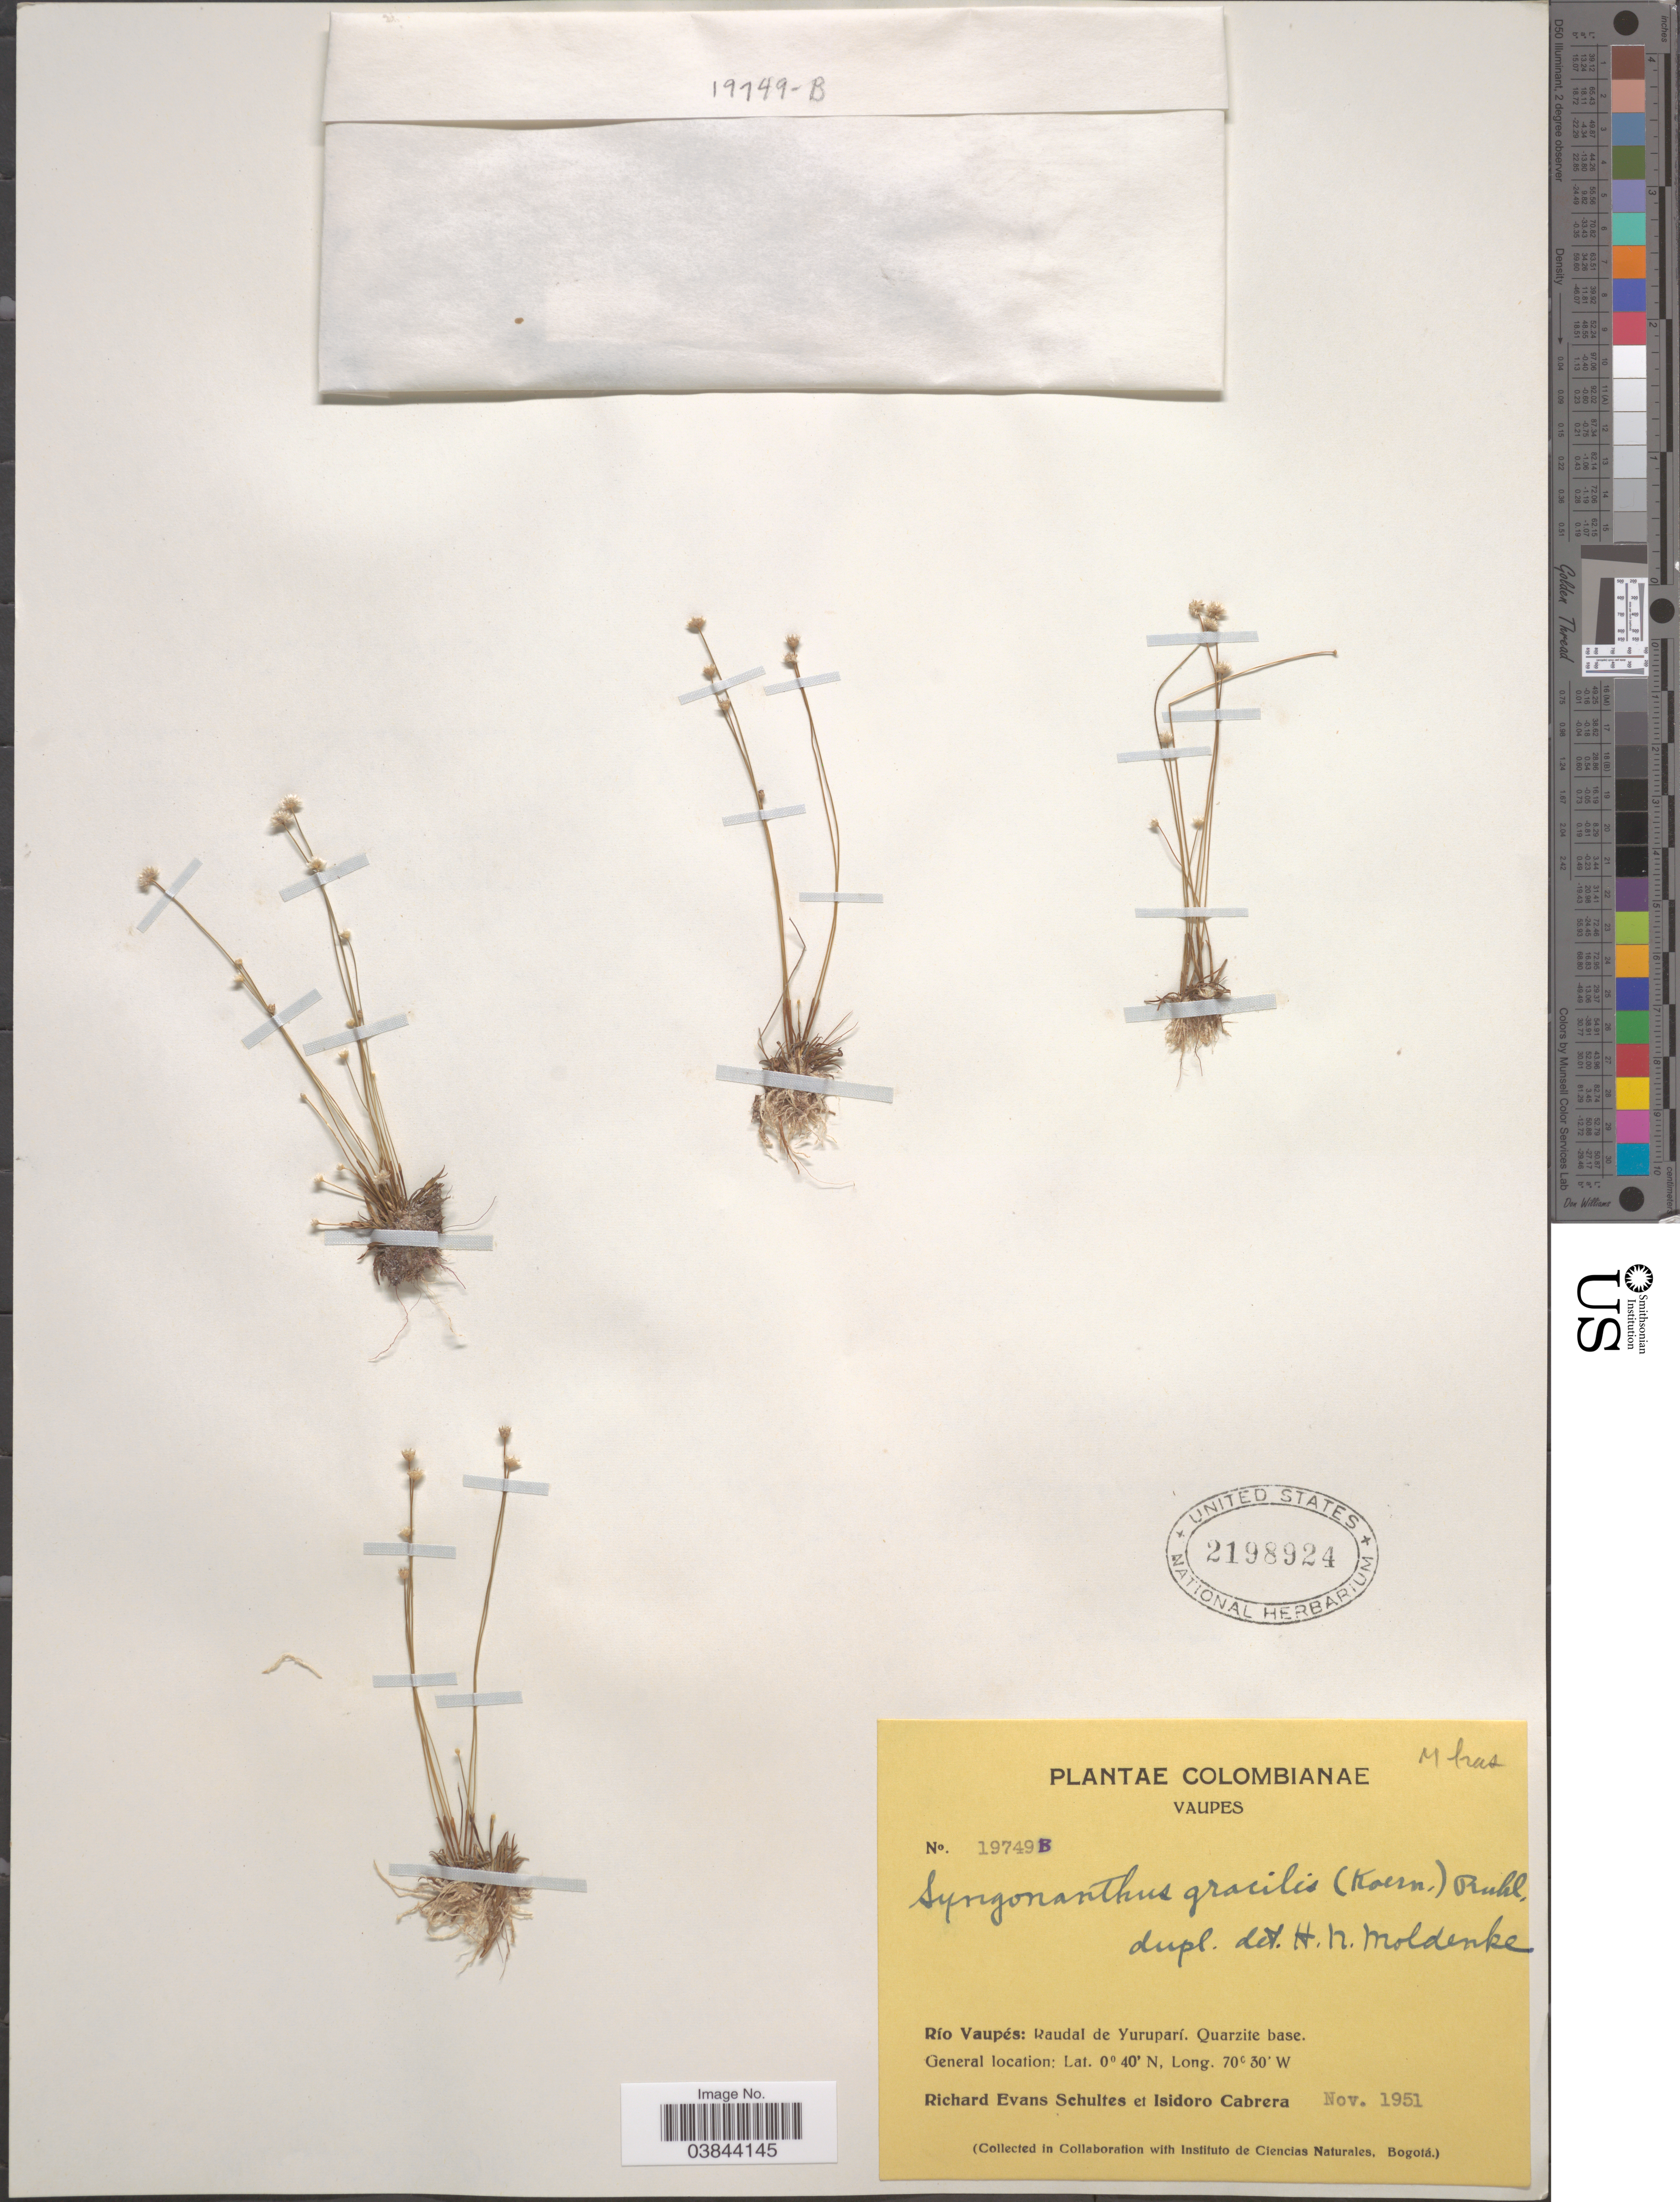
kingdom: Plantae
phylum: Tracheophyta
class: Liliopsida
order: Poales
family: Eriocaulaceae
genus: Syngonanthus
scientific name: Syngonanthus gracilis var. gracilis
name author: (Bong.) Ruhland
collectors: R. E. Schultes & I. Cabrera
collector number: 19749 B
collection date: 1951-11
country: Colombia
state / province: Vaupés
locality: Río Vaupés: Raudal de Yuruparí. Quarzite base.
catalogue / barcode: US 2198924